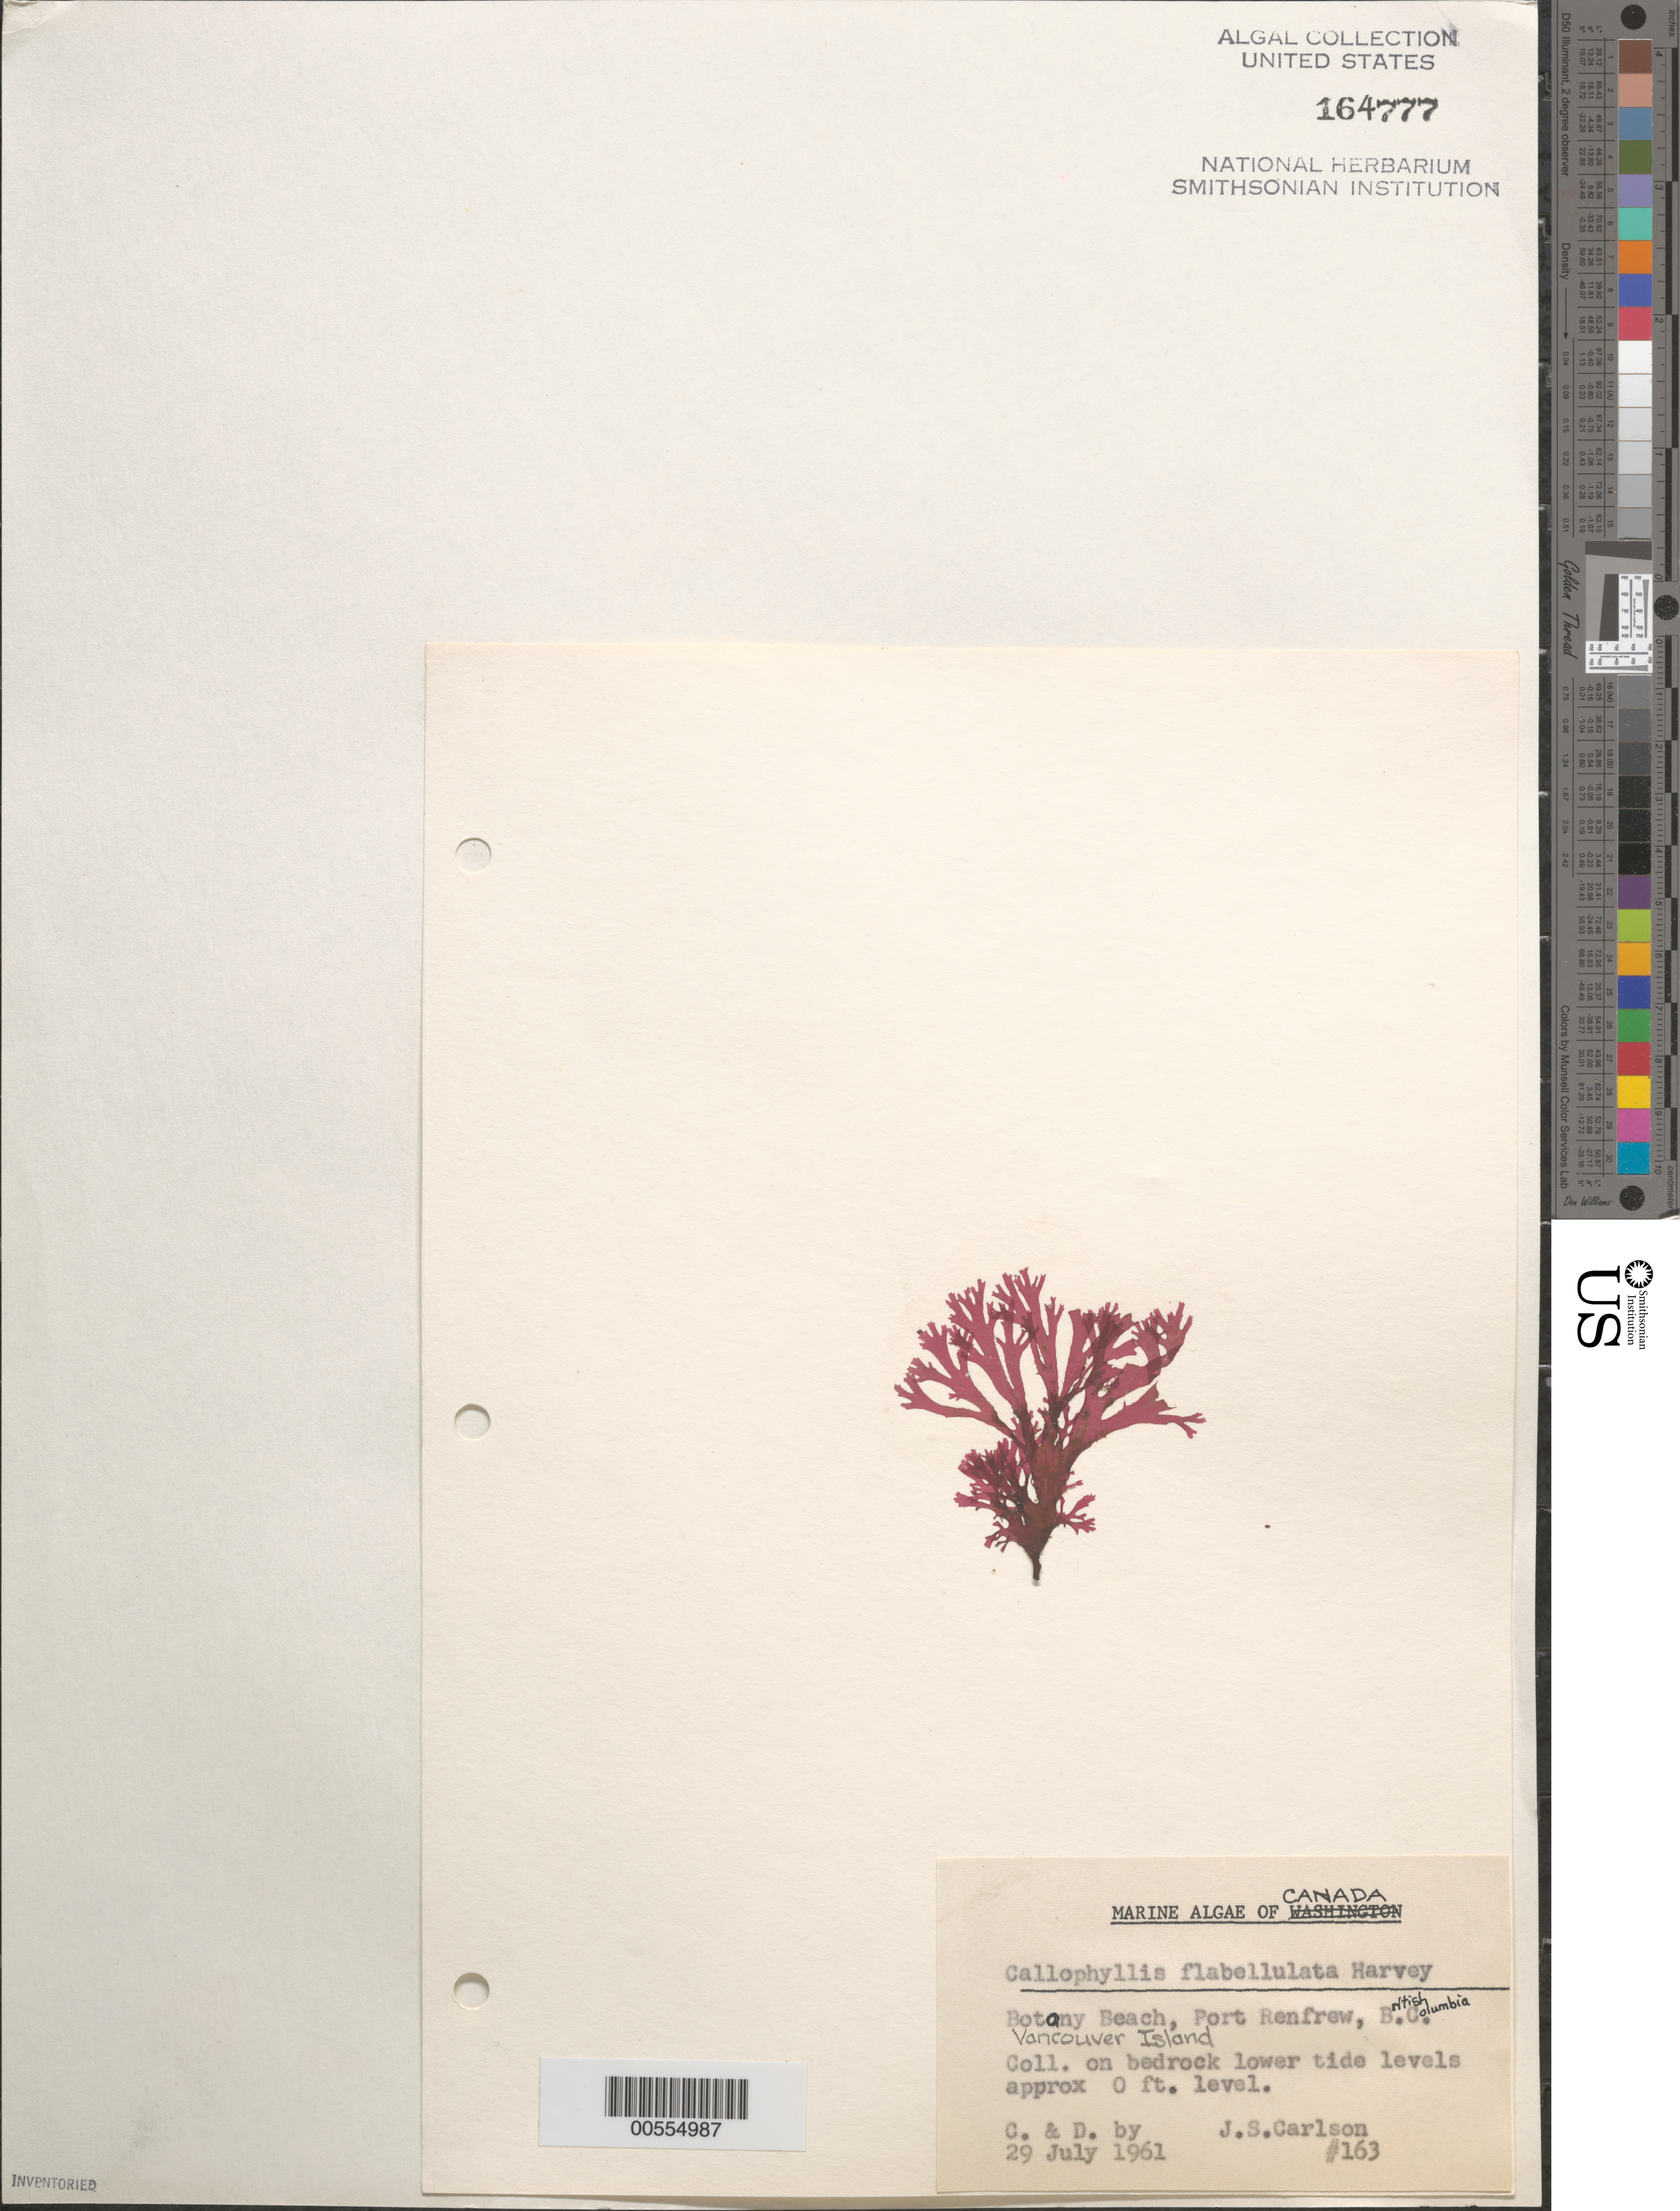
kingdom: Plantae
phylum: Rhodophyta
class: Florideophyceae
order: Gigartinales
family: Kallymeniaceae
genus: Callophyllis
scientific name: Callophyllis flabellulata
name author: Harv.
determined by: Carlson, J. S.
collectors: J. Carlson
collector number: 163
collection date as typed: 29 Jul 1961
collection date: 1961-07-29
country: Canada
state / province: British Columbia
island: Vancouver Island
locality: Botany Beach, Port Renfrew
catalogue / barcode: US 164777